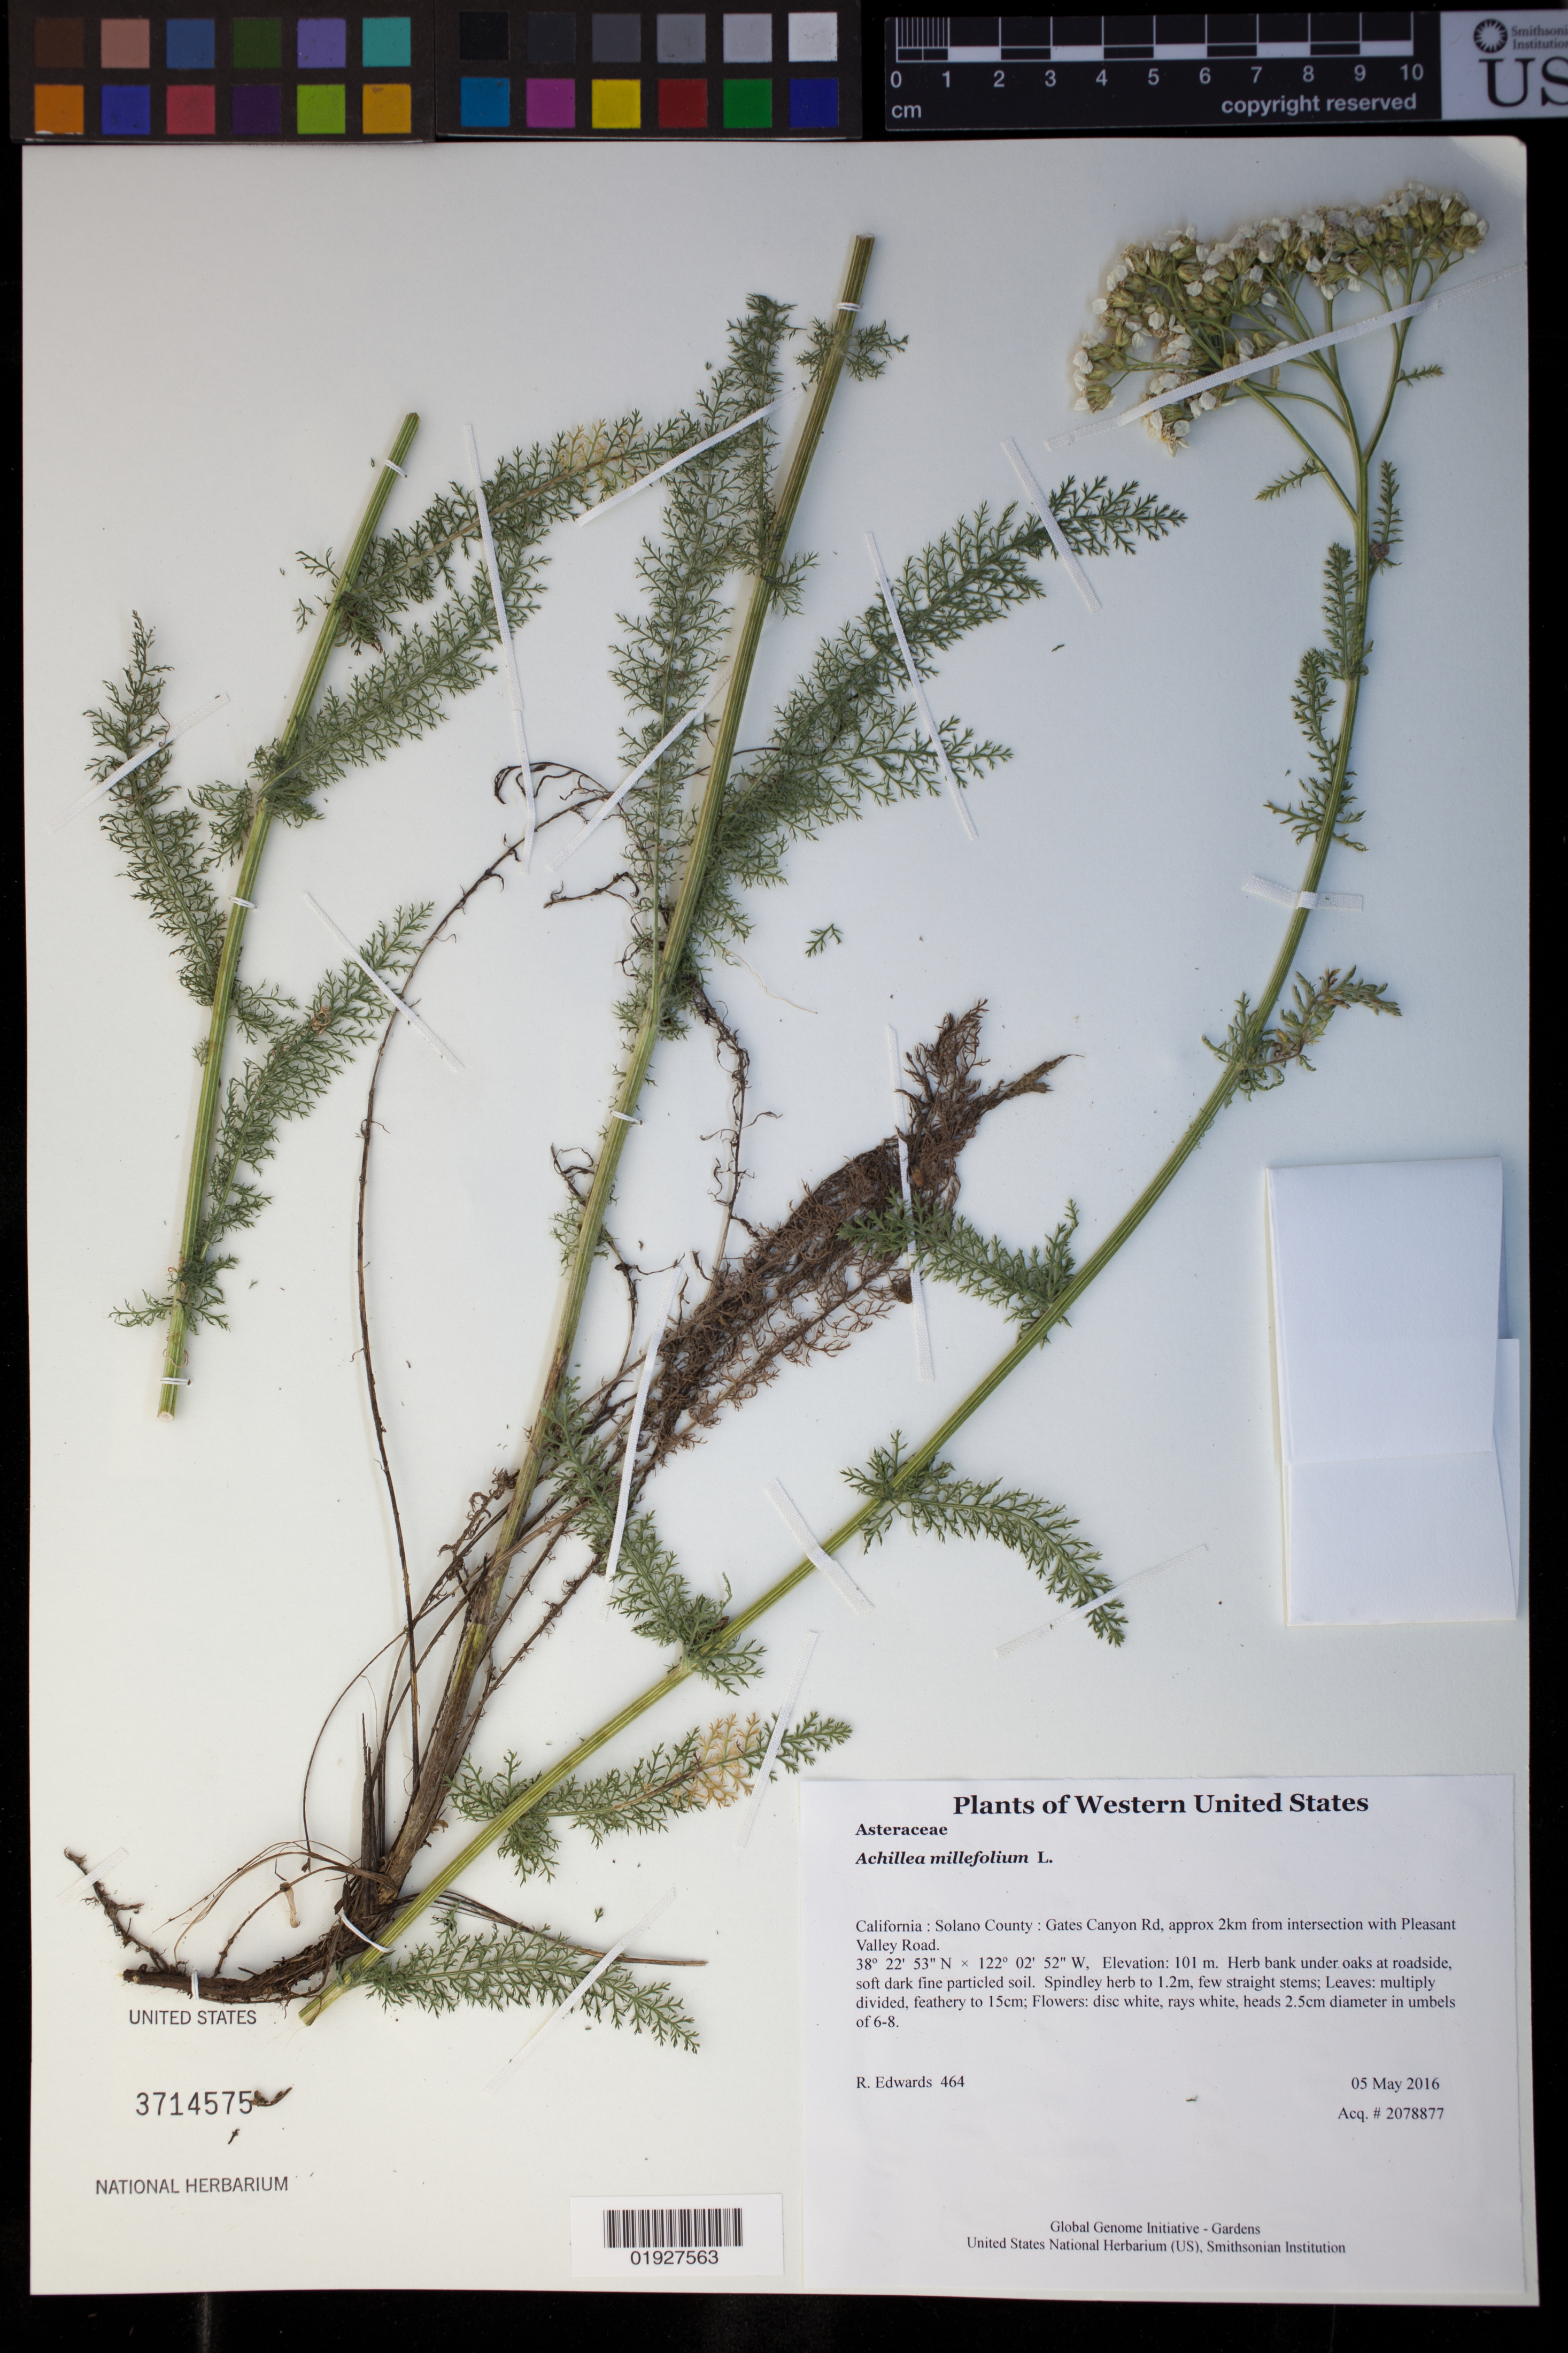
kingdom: Plantae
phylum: Tracheophyta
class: Magnoliopsida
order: Asterales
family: Asteraceae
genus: Achillea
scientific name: Achillea millefolium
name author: L.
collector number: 464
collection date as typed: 5 May 2016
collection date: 2016-05-05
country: United States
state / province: California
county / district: Solano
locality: Gates Canyon Rd, approx 2km from intersection with Pleasant Valley Road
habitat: Herb bank under oaks at roadside, soft dark fine particled soil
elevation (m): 101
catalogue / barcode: US 3714575